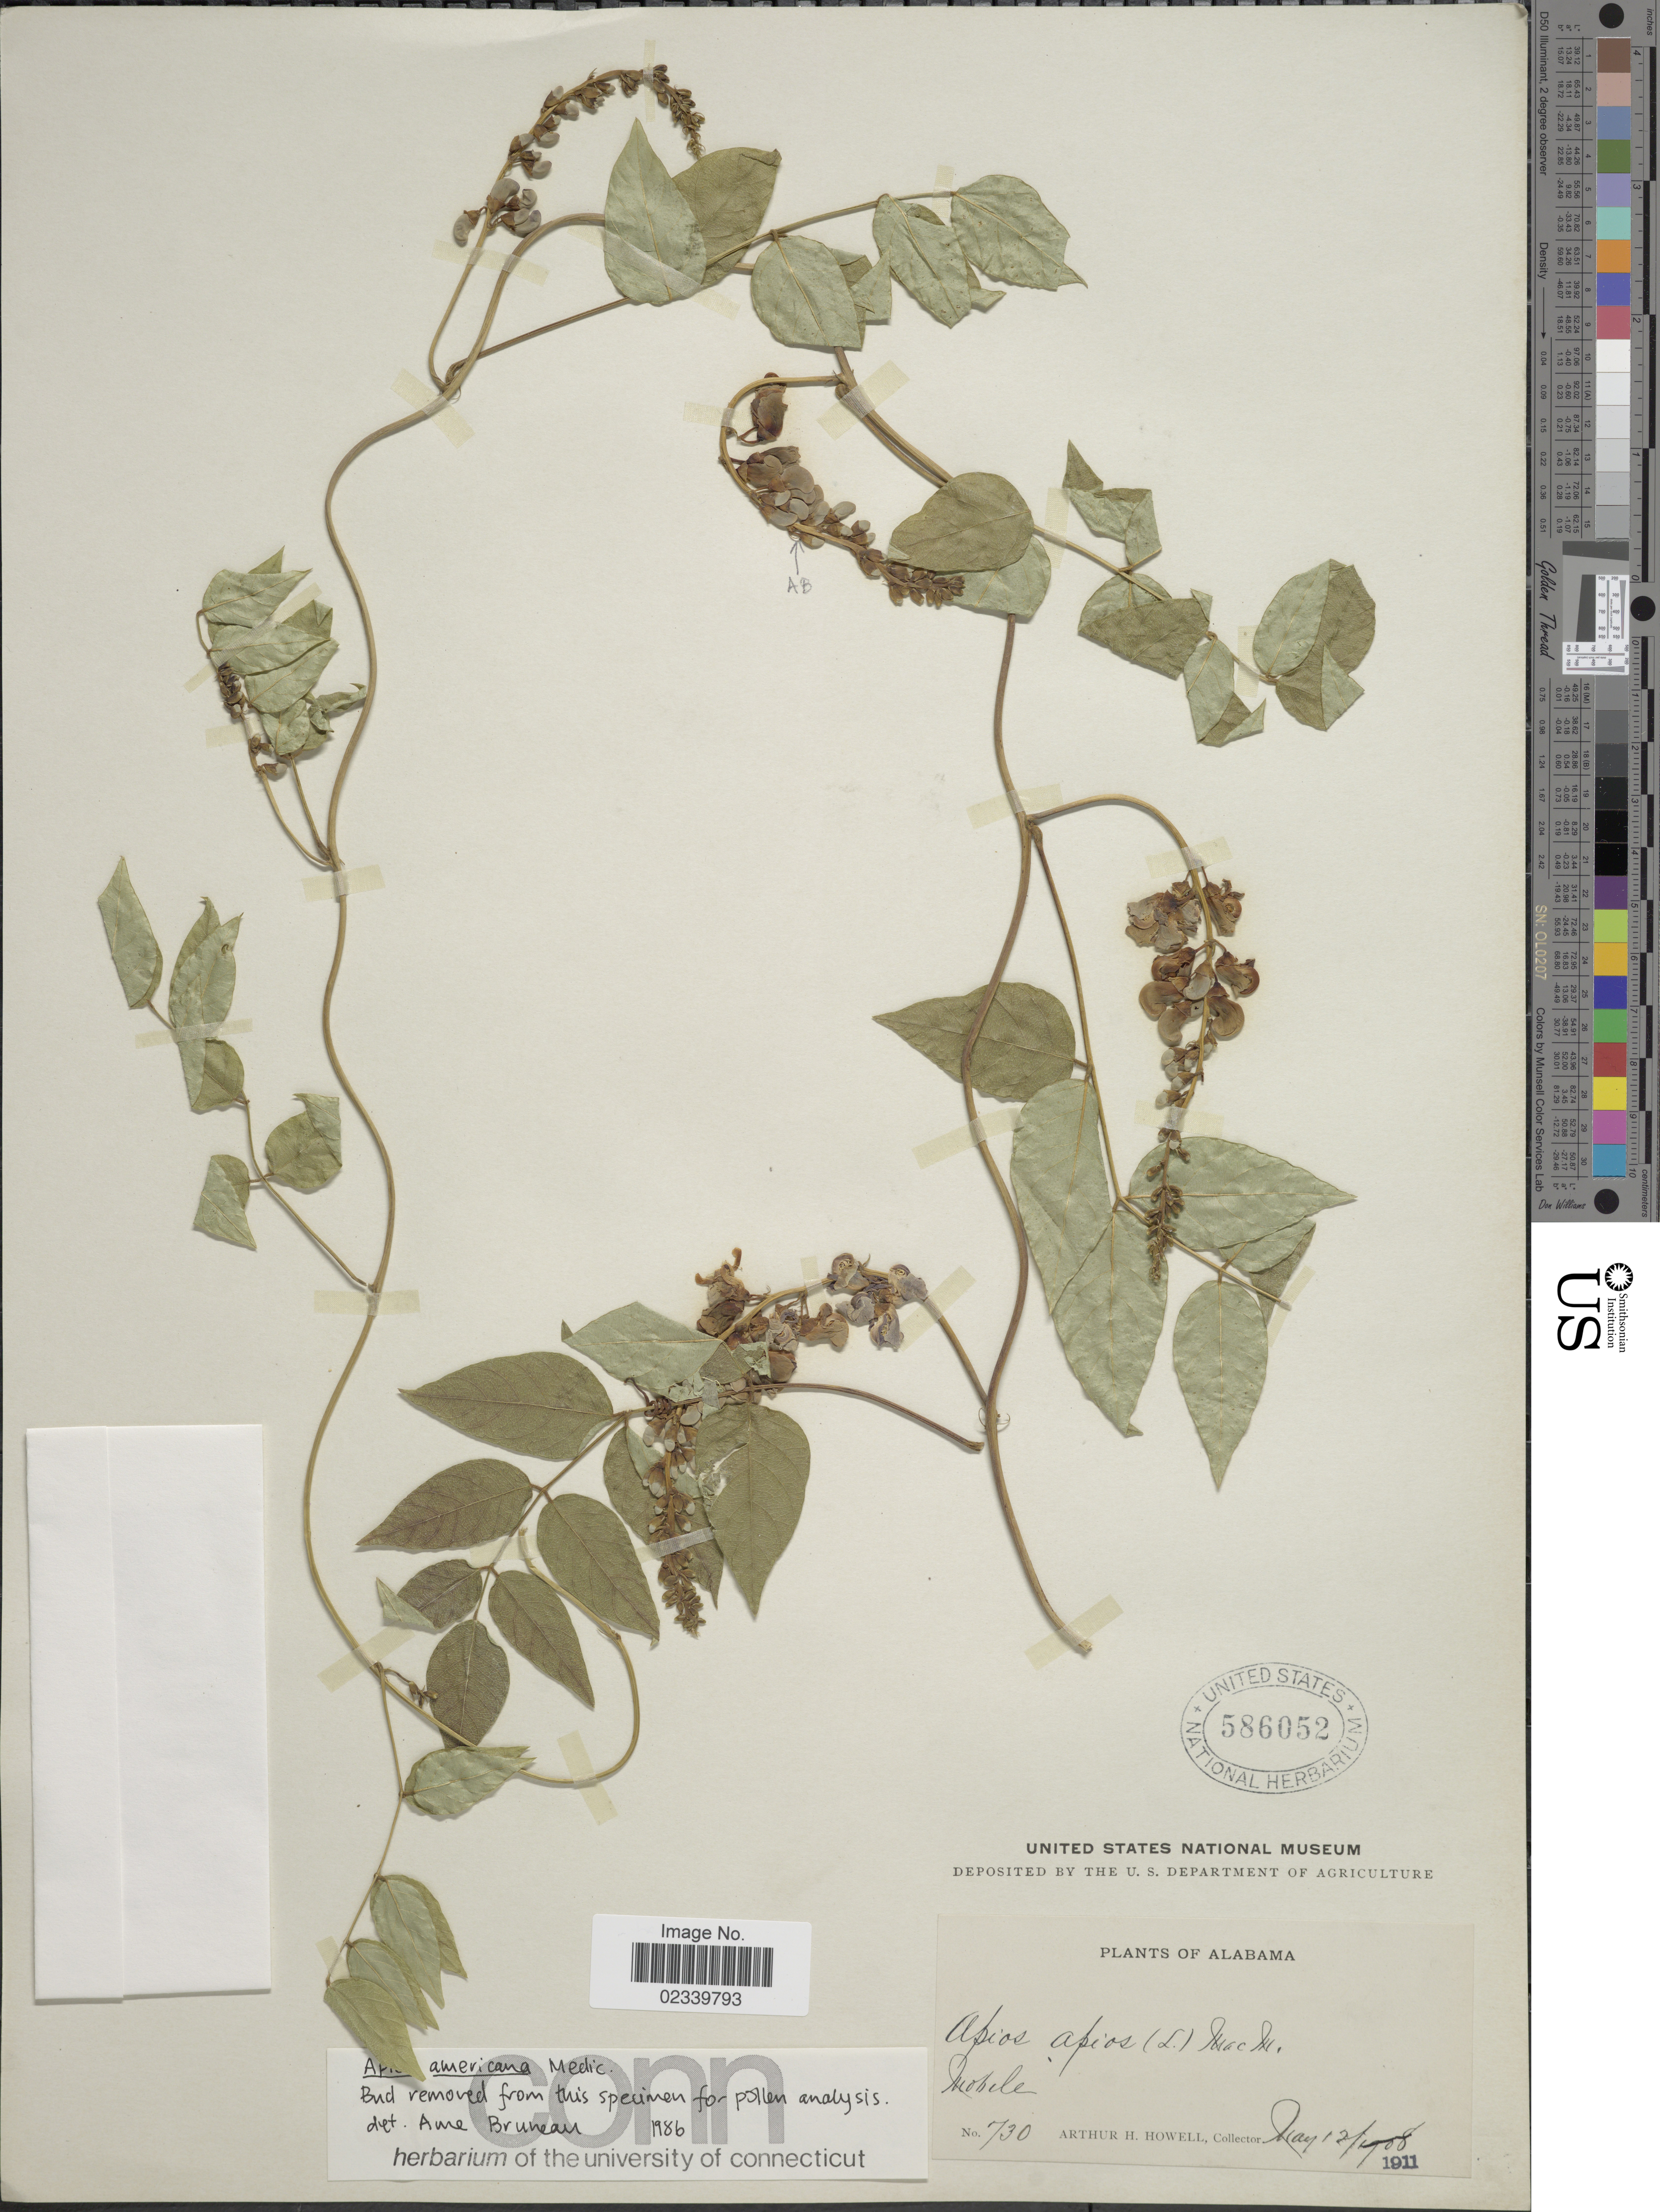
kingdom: Plantae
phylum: Tracheophyta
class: Magnoliopsida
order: Fabales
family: Fabaceae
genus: Apios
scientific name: Apios americana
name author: Medik.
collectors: A. H. Howell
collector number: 730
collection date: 1911-05-12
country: United States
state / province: Alabama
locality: Mobile,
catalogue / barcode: US 586052